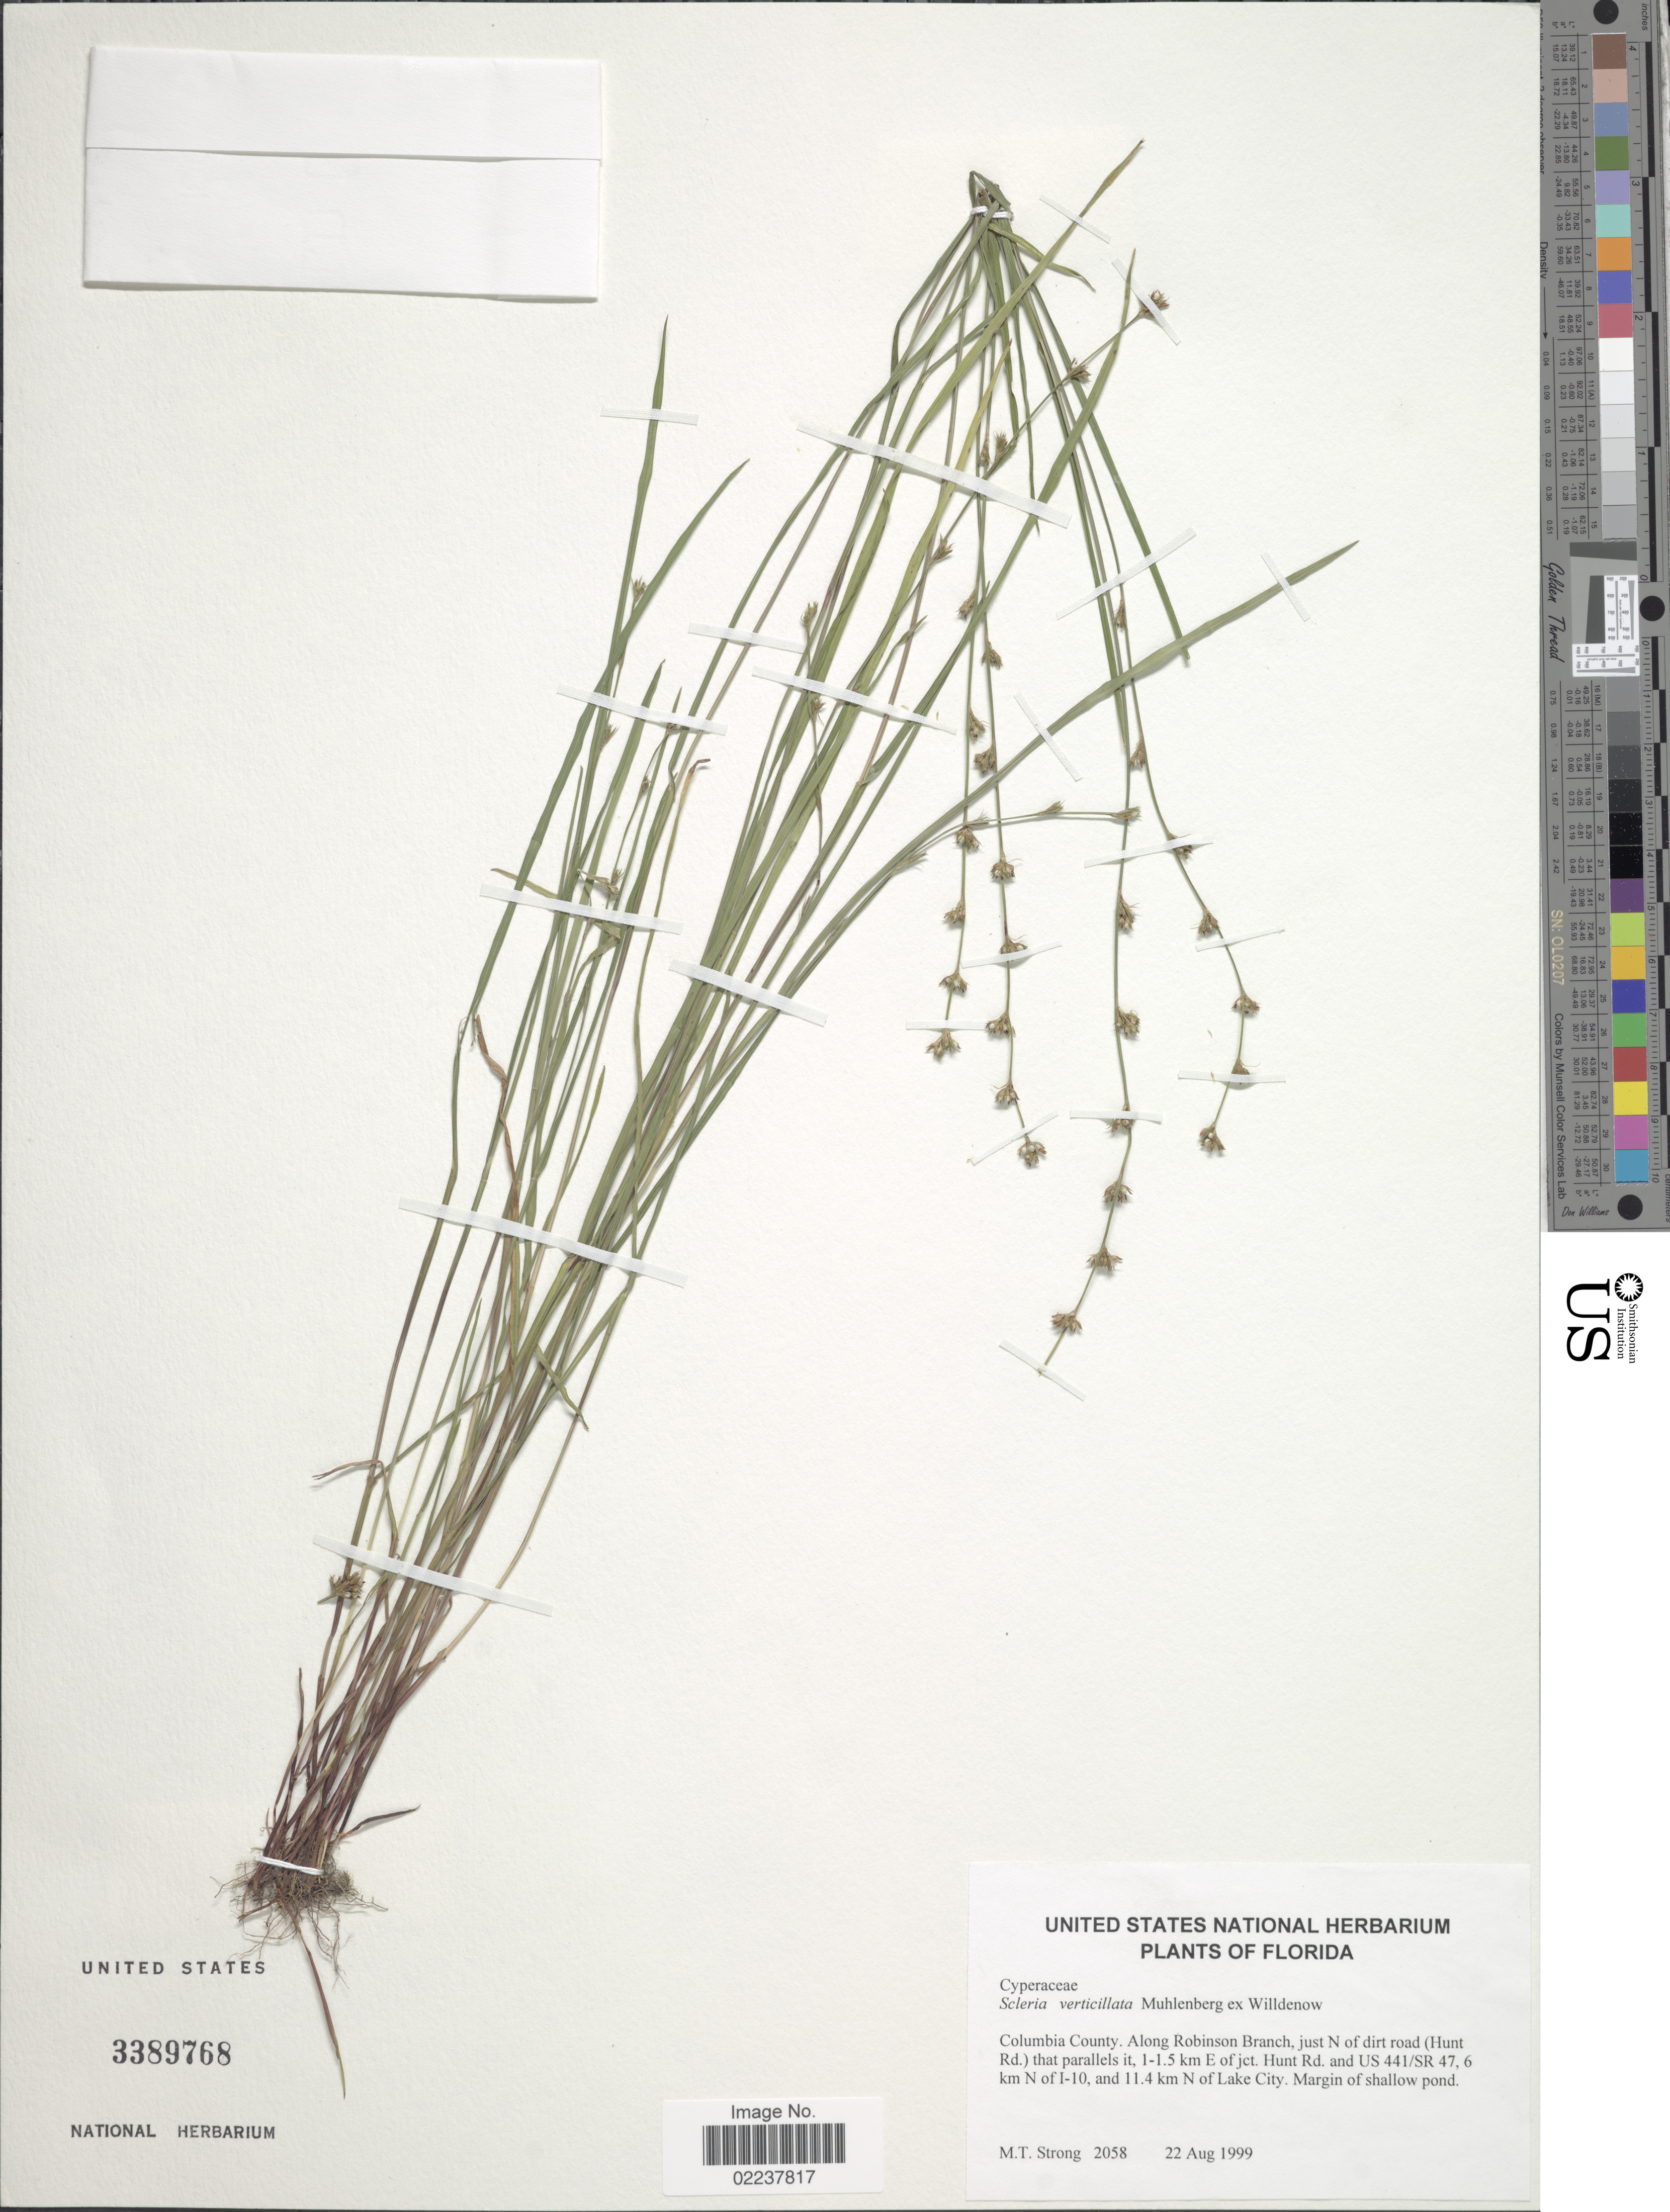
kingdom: Plantae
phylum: Tracheophyta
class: Liliopsida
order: Poales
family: Cyperaceae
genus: Scleria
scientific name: Scleria verticillata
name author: Muhl. ex Willd.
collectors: M. T. Strong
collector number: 2058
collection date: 1999-08-22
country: United States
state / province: Florida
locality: Columbia County. Along Robinson Branch, just N of dirt road (Hunt Rd.) that parallels it, 1-1.5 km E of jct. Hunt Rd. and US 441/SR47, 6 km N of 1-10, and 11.4 km N of Lake City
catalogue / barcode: US 3389768